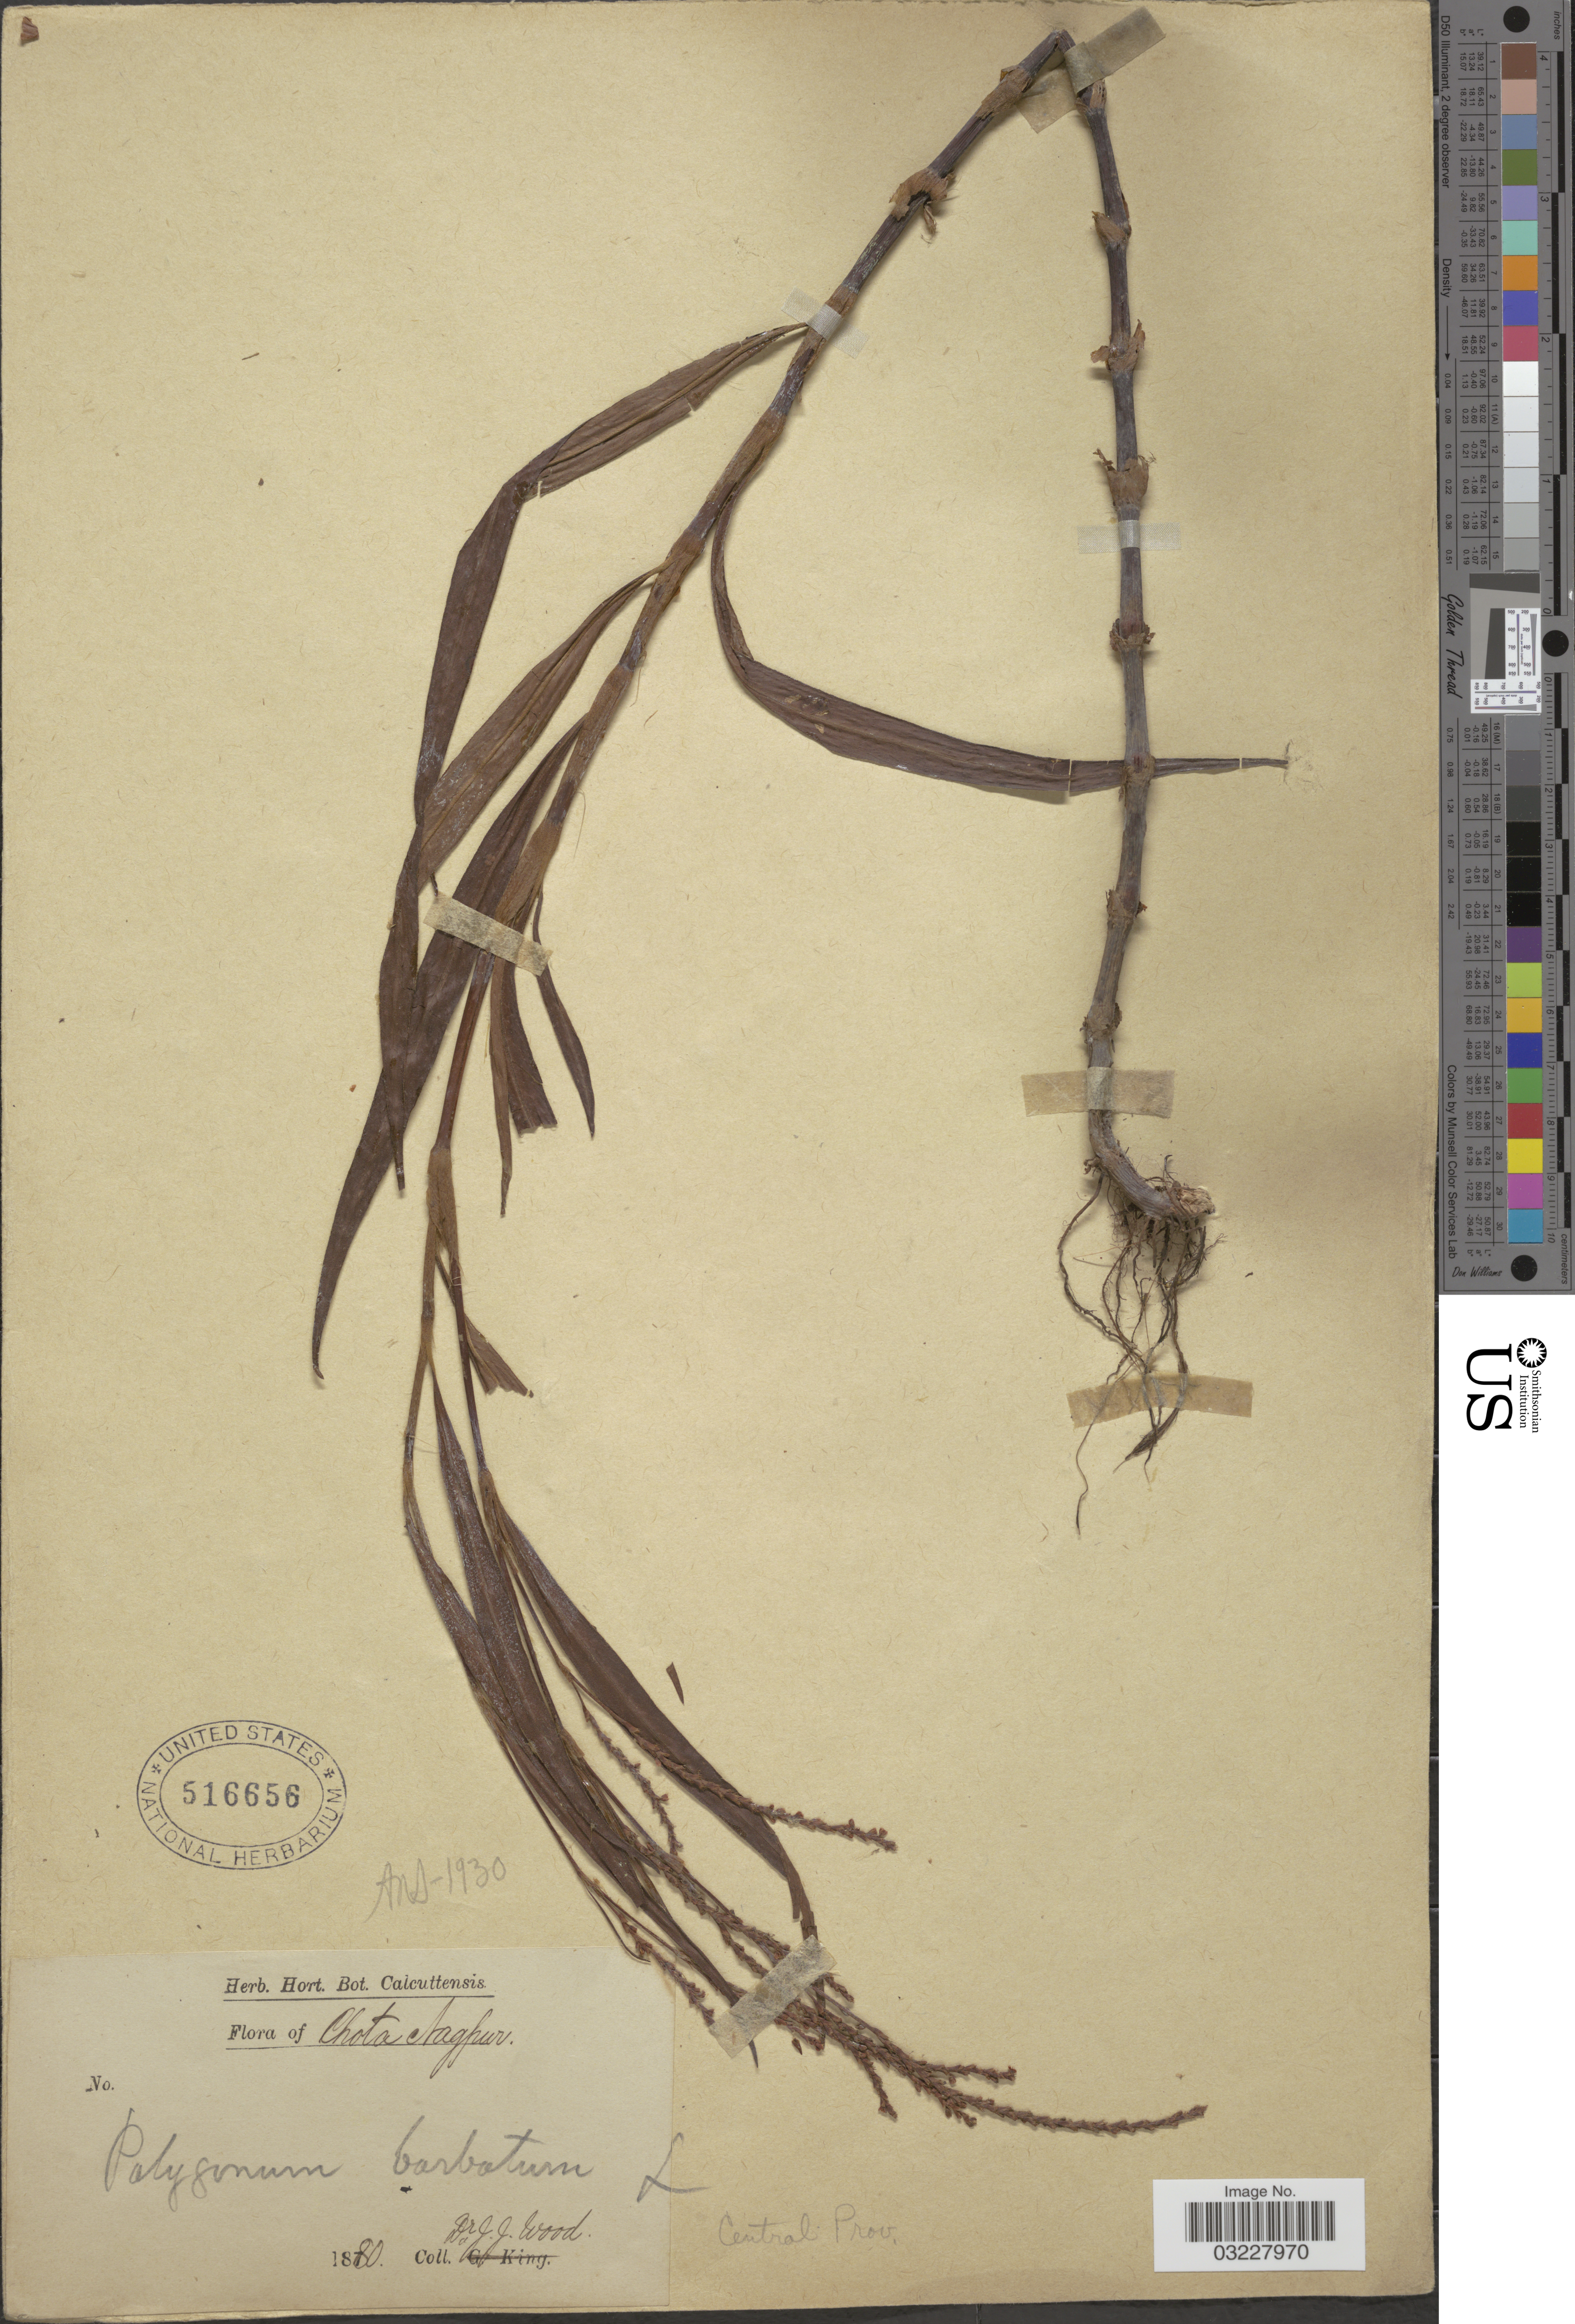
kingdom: Plantae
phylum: Tracheophyta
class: Magnoliopsida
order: Caryophyllales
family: Polygonaceae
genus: Polygonum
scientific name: Polygonum barbatum var. barbatum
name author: L.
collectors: J. Wood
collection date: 1880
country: India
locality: Chota Nagpur. Central Prov.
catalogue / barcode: US 516656